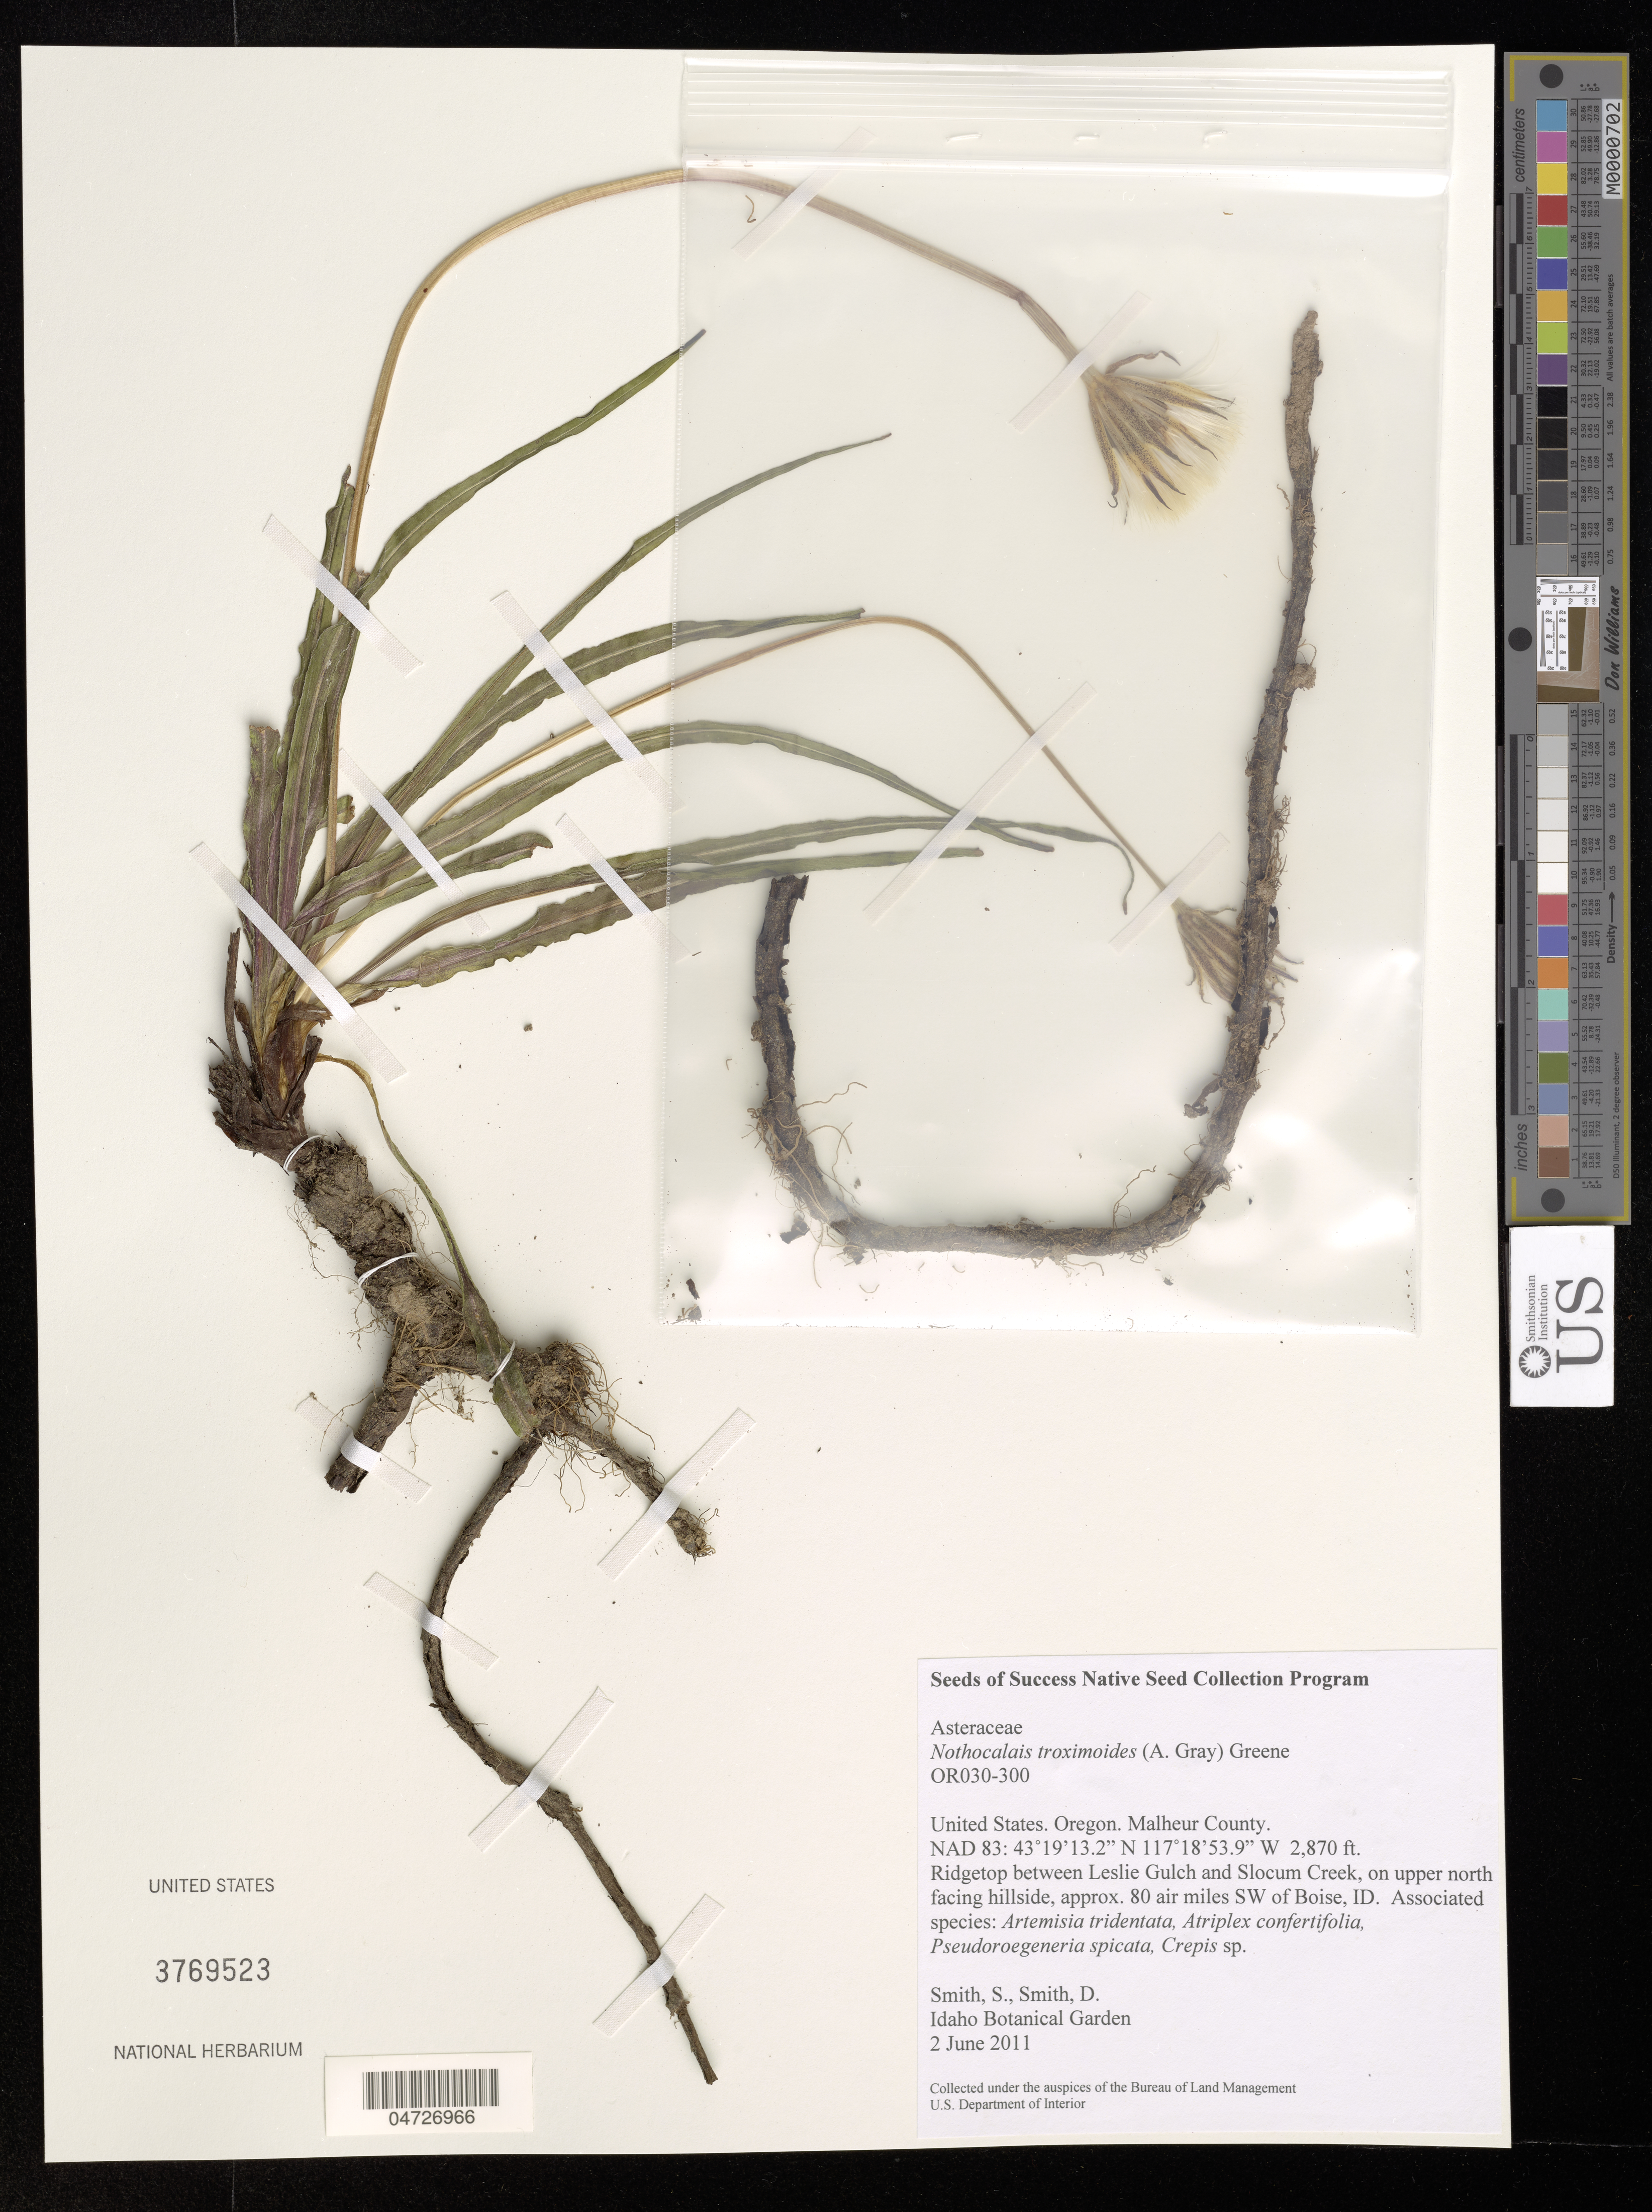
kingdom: Plantae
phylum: Tracheophyta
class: Magnoliopsida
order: Asterales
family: Asteraceae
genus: Nothocalais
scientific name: Nothocalais troximoides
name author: (A. Gray) Greene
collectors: S. Smith & D. Smith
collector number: OR030-300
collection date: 2011-06-02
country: United States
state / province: Oregon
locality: Malheur County. Ridgetop between Leslie Gulch and Slocum Creek, on upper north facing hillside, approx. 80 air miles SW of Boise, ID.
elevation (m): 875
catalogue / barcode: US 3769523